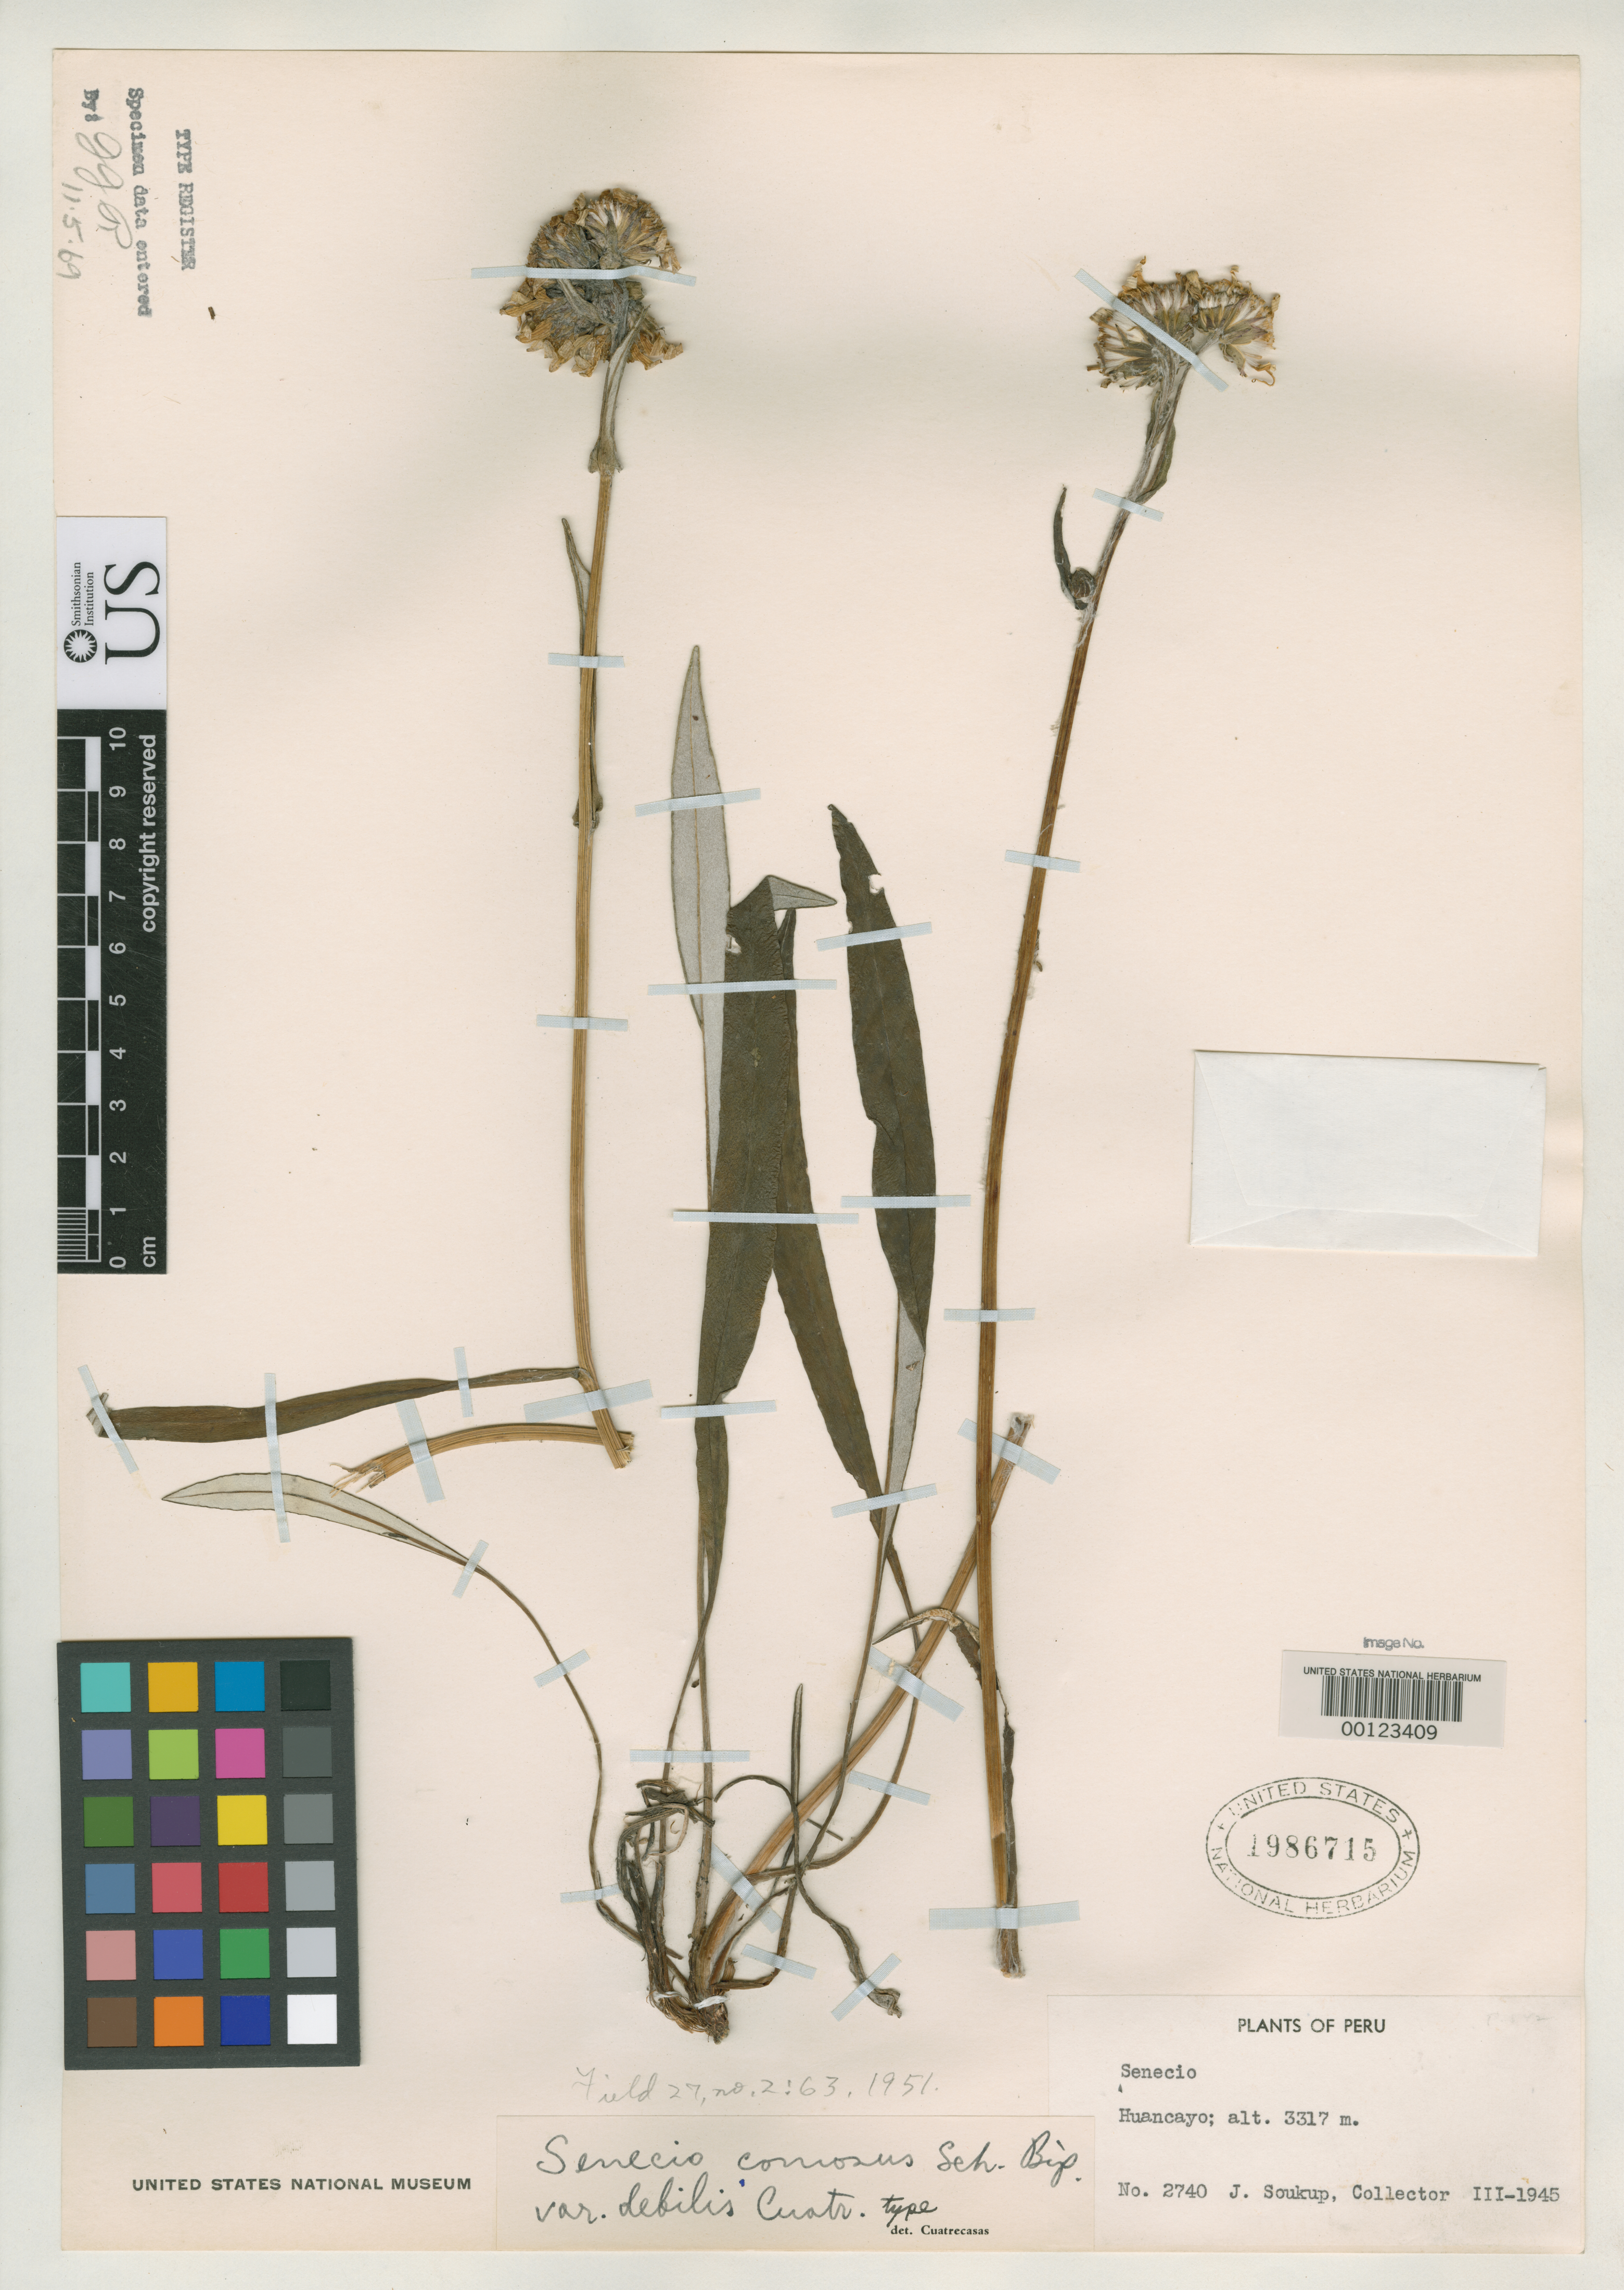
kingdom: Plantae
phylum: Tracheophyta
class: Magnoliopsida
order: Asterales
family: Asteraceae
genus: Senecio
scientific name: Senecio comosus var. debilis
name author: Cuatrec.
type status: Holotype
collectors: J. J. Soukup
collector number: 2740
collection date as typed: Mar 1945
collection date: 1945-03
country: Peru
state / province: Junín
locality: Huancayo.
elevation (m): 3317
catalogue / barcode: US 1986715